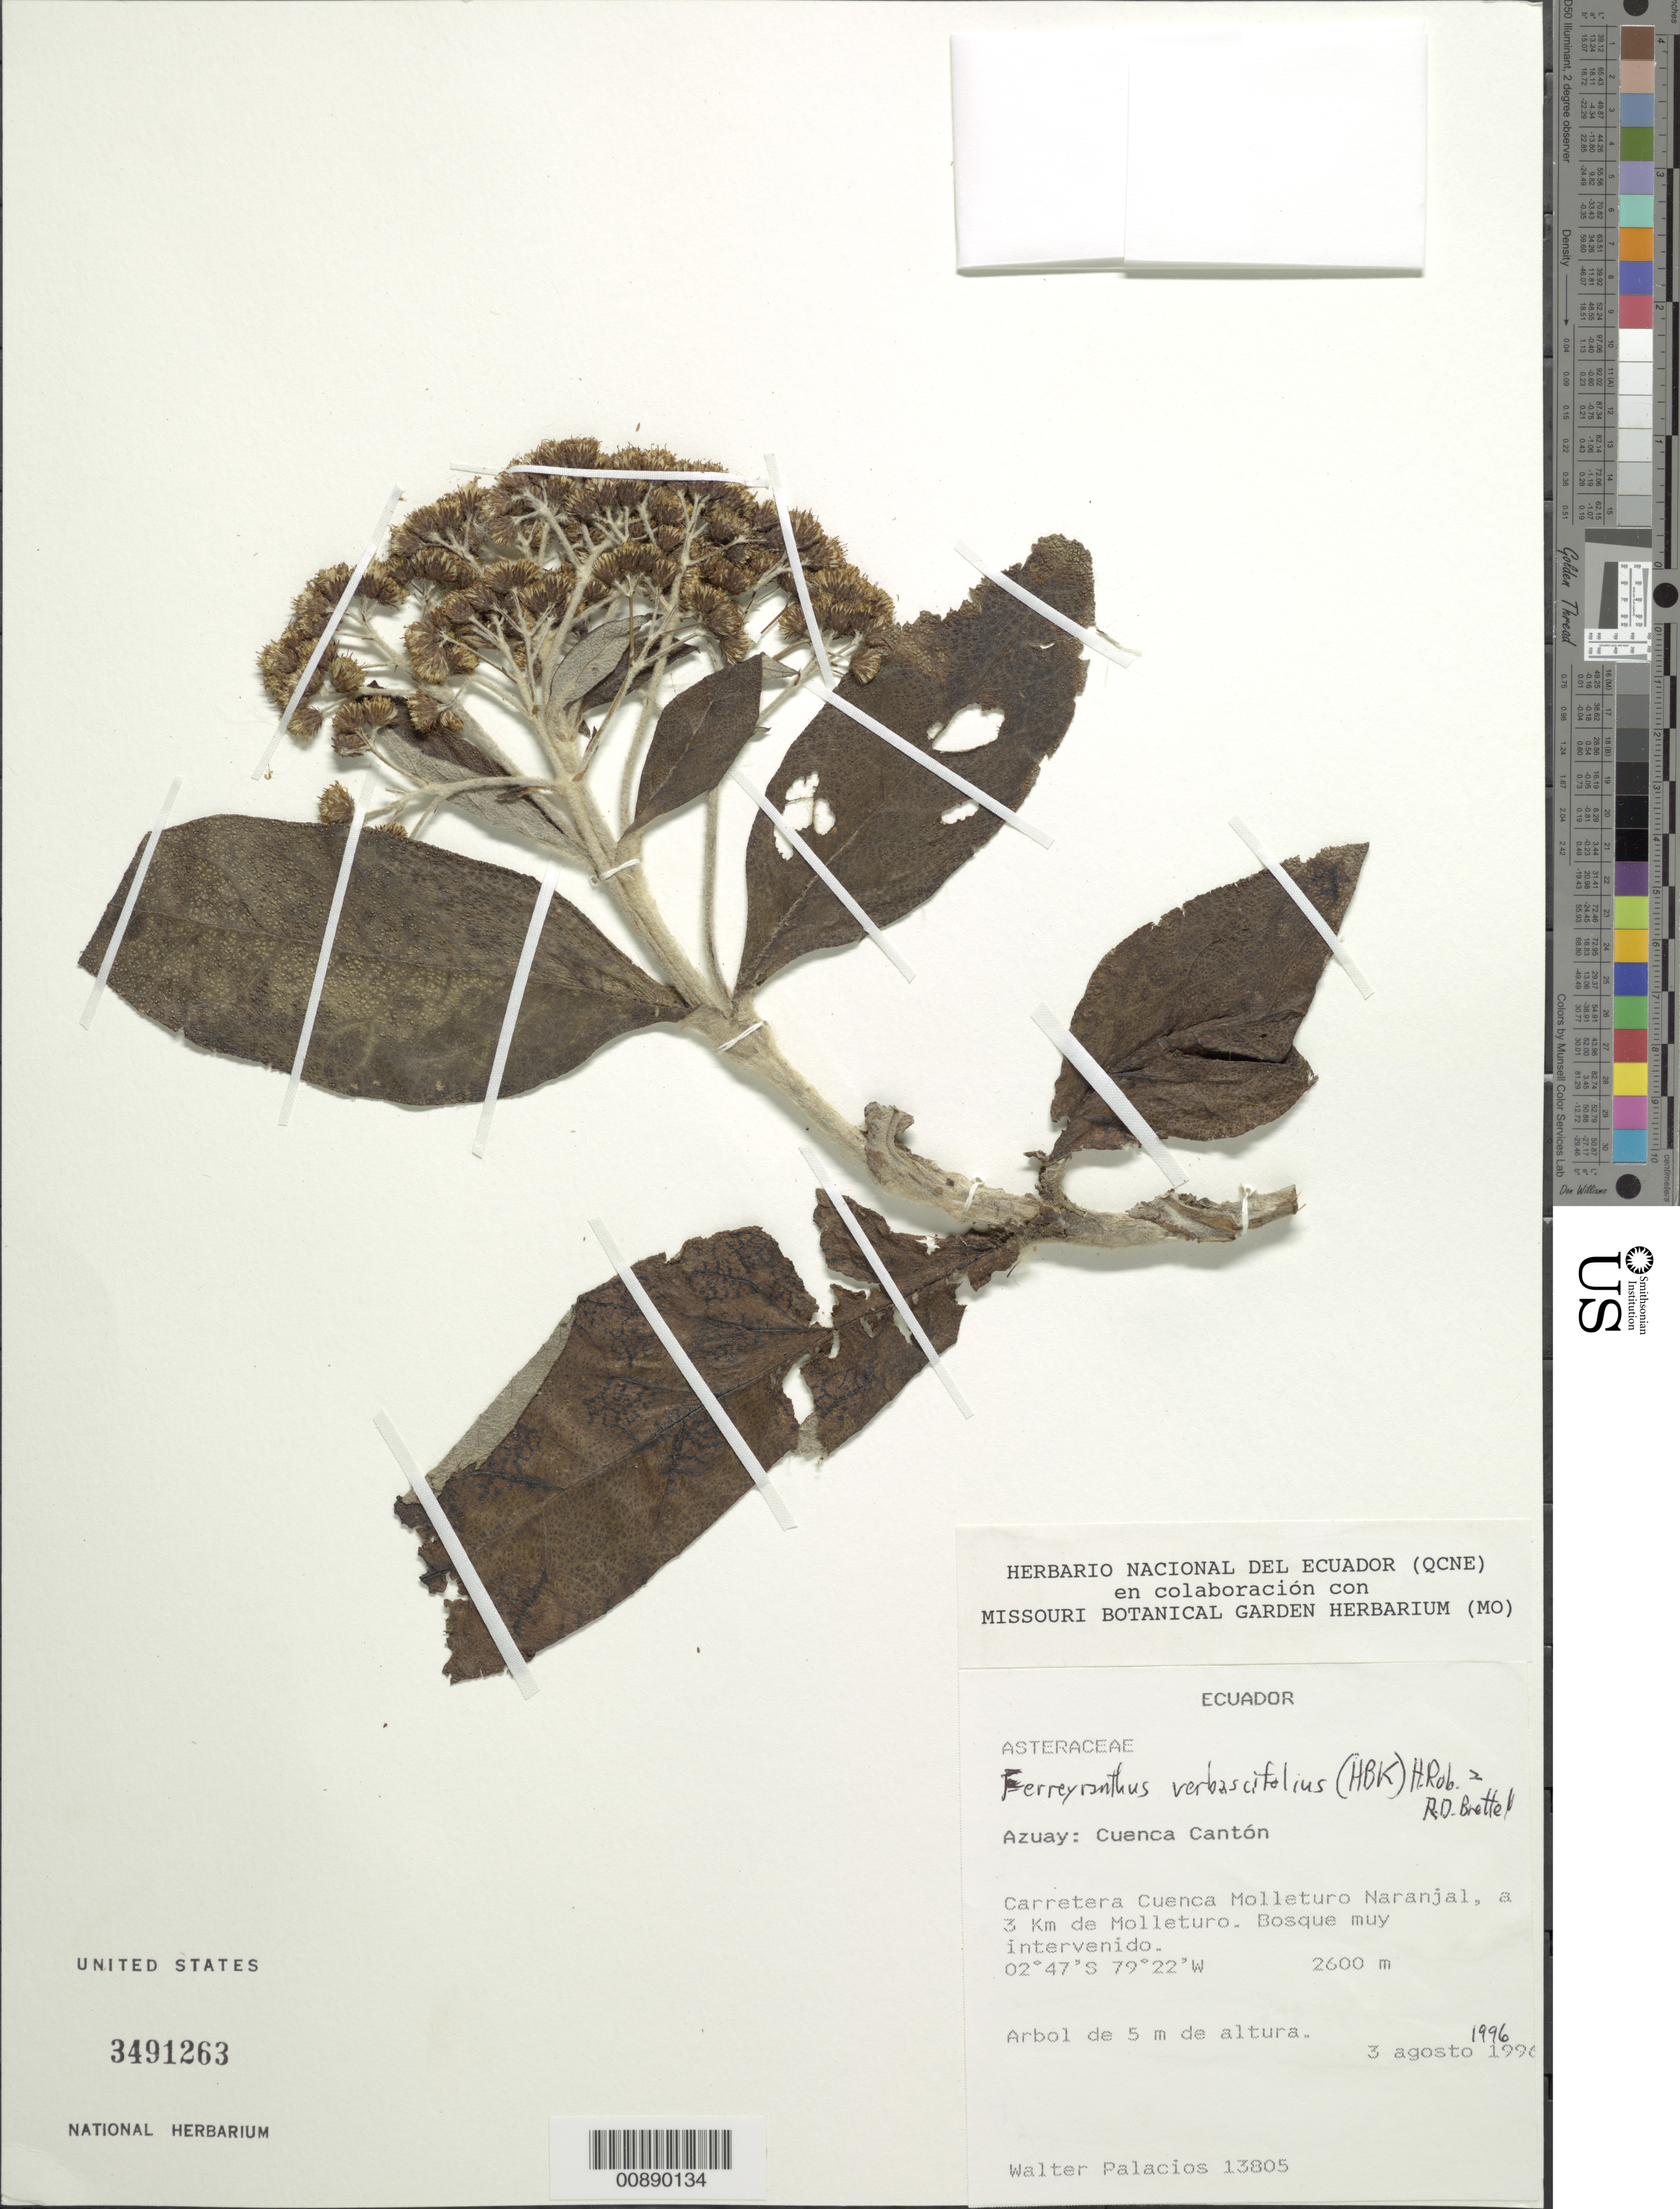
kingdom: Plantae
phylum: Tracheophyta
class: Magnoliopsida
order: Asterales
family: Asteraceae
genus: Ferreyranthus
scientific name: Ferreyranthus verbascifolius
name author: (Kunth) H. Rob. & Brettell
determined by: Funk, Vicki A., (BOT), Smithsonian Institution - National Museum of Natural History (UNITED STATES)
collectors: W. Palacios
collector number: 13805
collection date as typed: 3 August 1996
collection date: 1996-08-03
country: Ecuador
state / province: Azuay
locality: Cuenca Cantón, carretera Cuenca Molletura Naranjal, 3 km de Molleturo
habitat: Bosque muy intervenido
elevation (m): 2600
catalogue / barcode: US 3491263